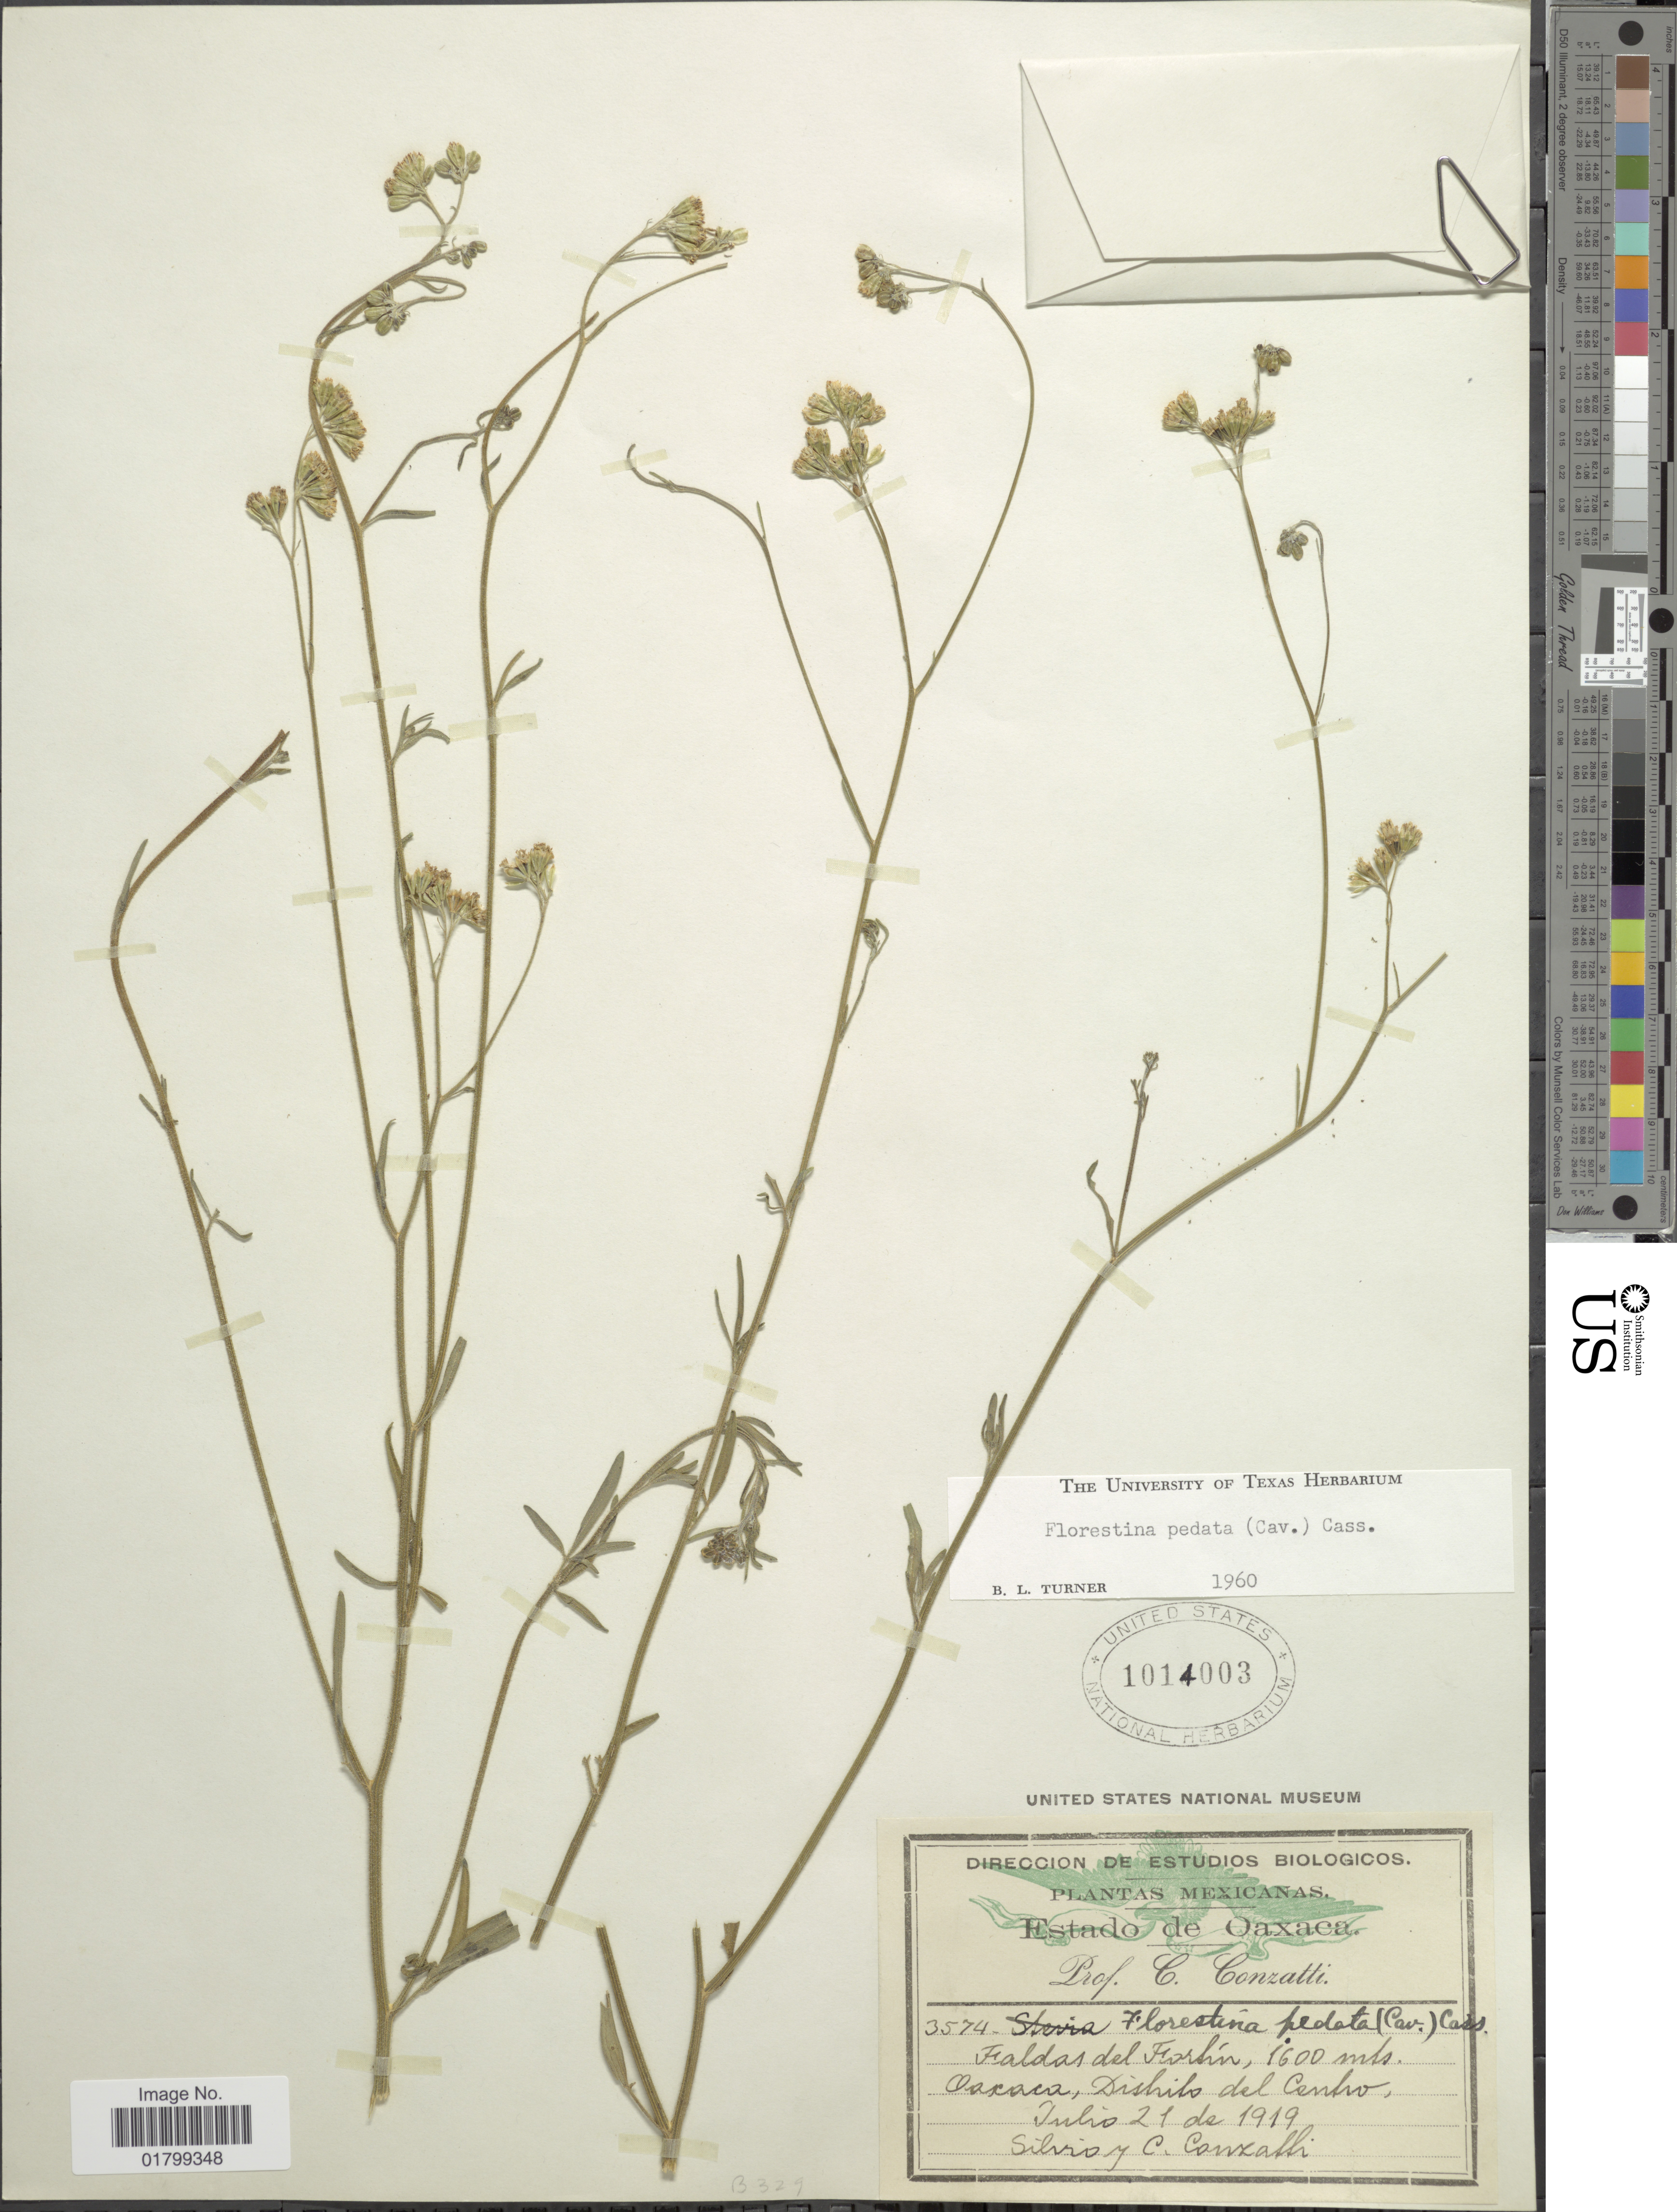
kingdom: Plantae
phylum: Tracheophyta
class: Magnoliopsida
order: Asterales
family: Asteraceae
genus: Florestina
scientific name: Florestina pedata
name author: (Cav.) Cass.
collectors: -. Silvio & C. Conzalli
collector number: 3574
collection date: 1919-07-21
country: Mexico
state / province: Oaxaca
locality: Distrito del Centro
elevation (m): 1600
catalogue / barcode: US 1014003